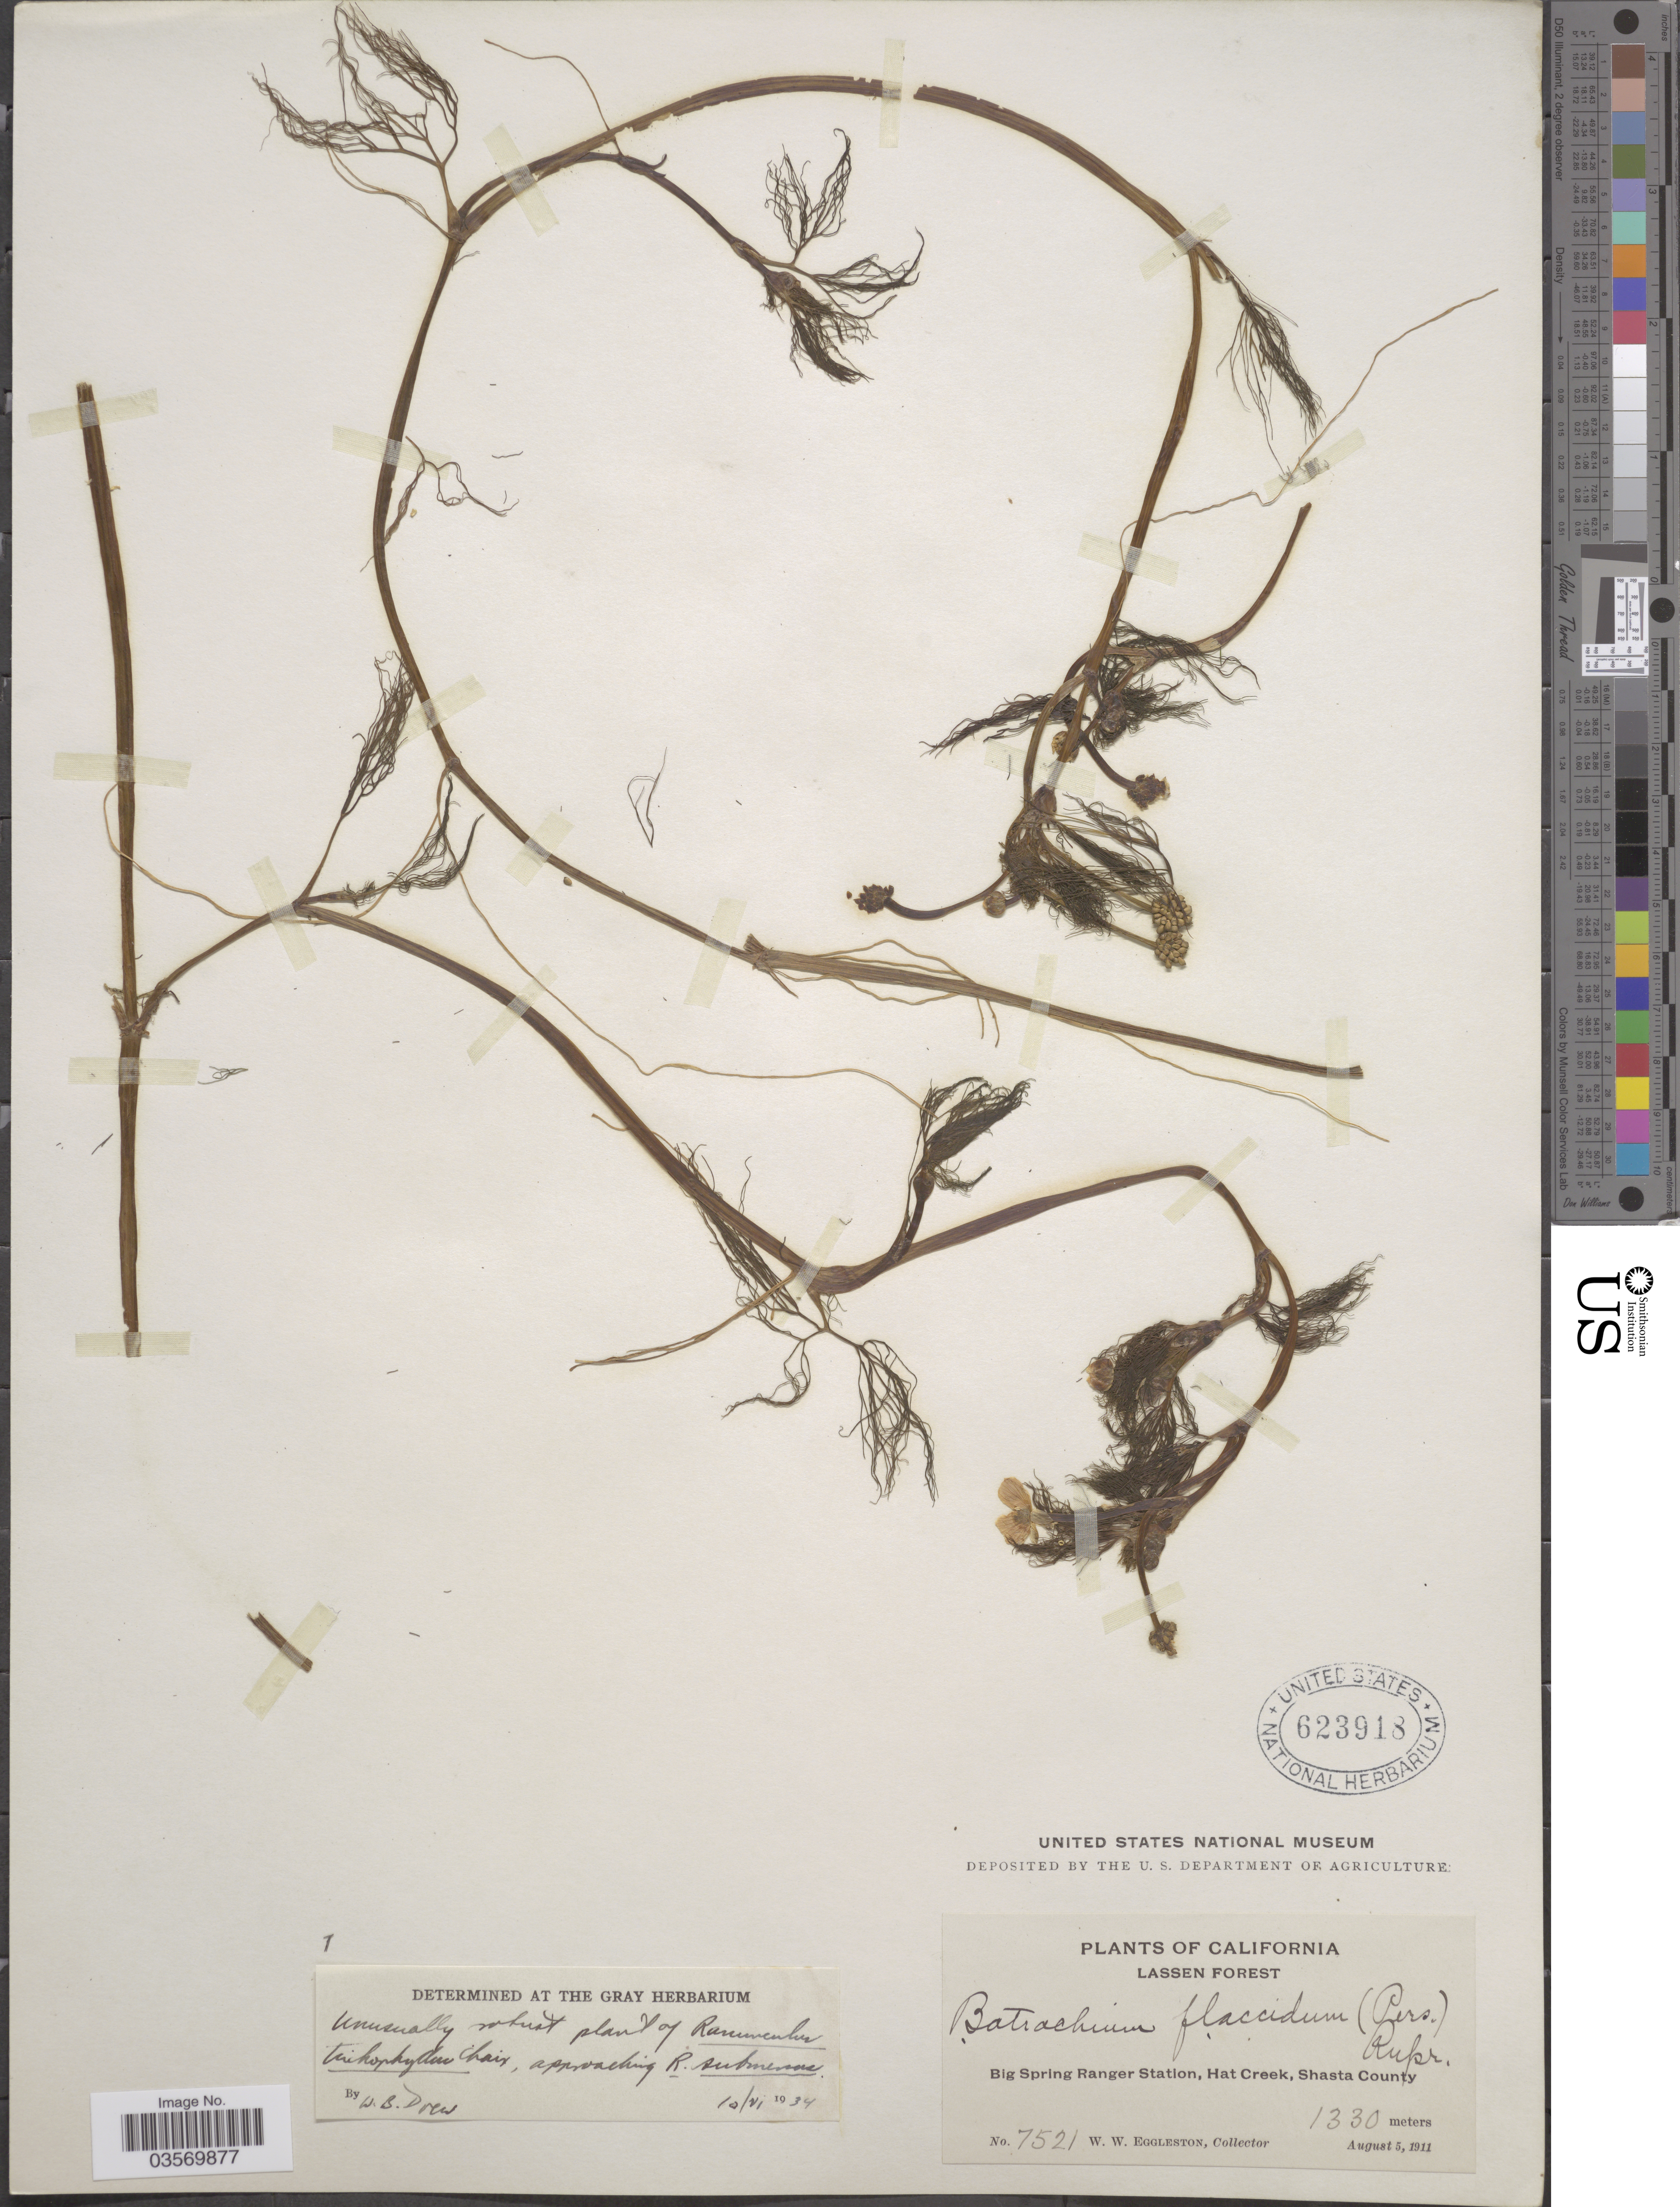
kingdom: Plantae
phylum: Tracheophyta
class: Magnoliopsida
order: Ranunculales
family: Ranunculaceae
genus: Ranunculus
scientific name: Ranunculus trichophyllus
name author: Chaix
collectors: W. W. Eggleston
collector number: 7521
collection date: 1911-08-05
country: United States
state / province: California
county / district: Shasta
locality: Lassen Forest. Big Spring Ranger Station, Hat Creek, Shasta County.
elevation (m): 1330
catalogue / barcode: US 623918